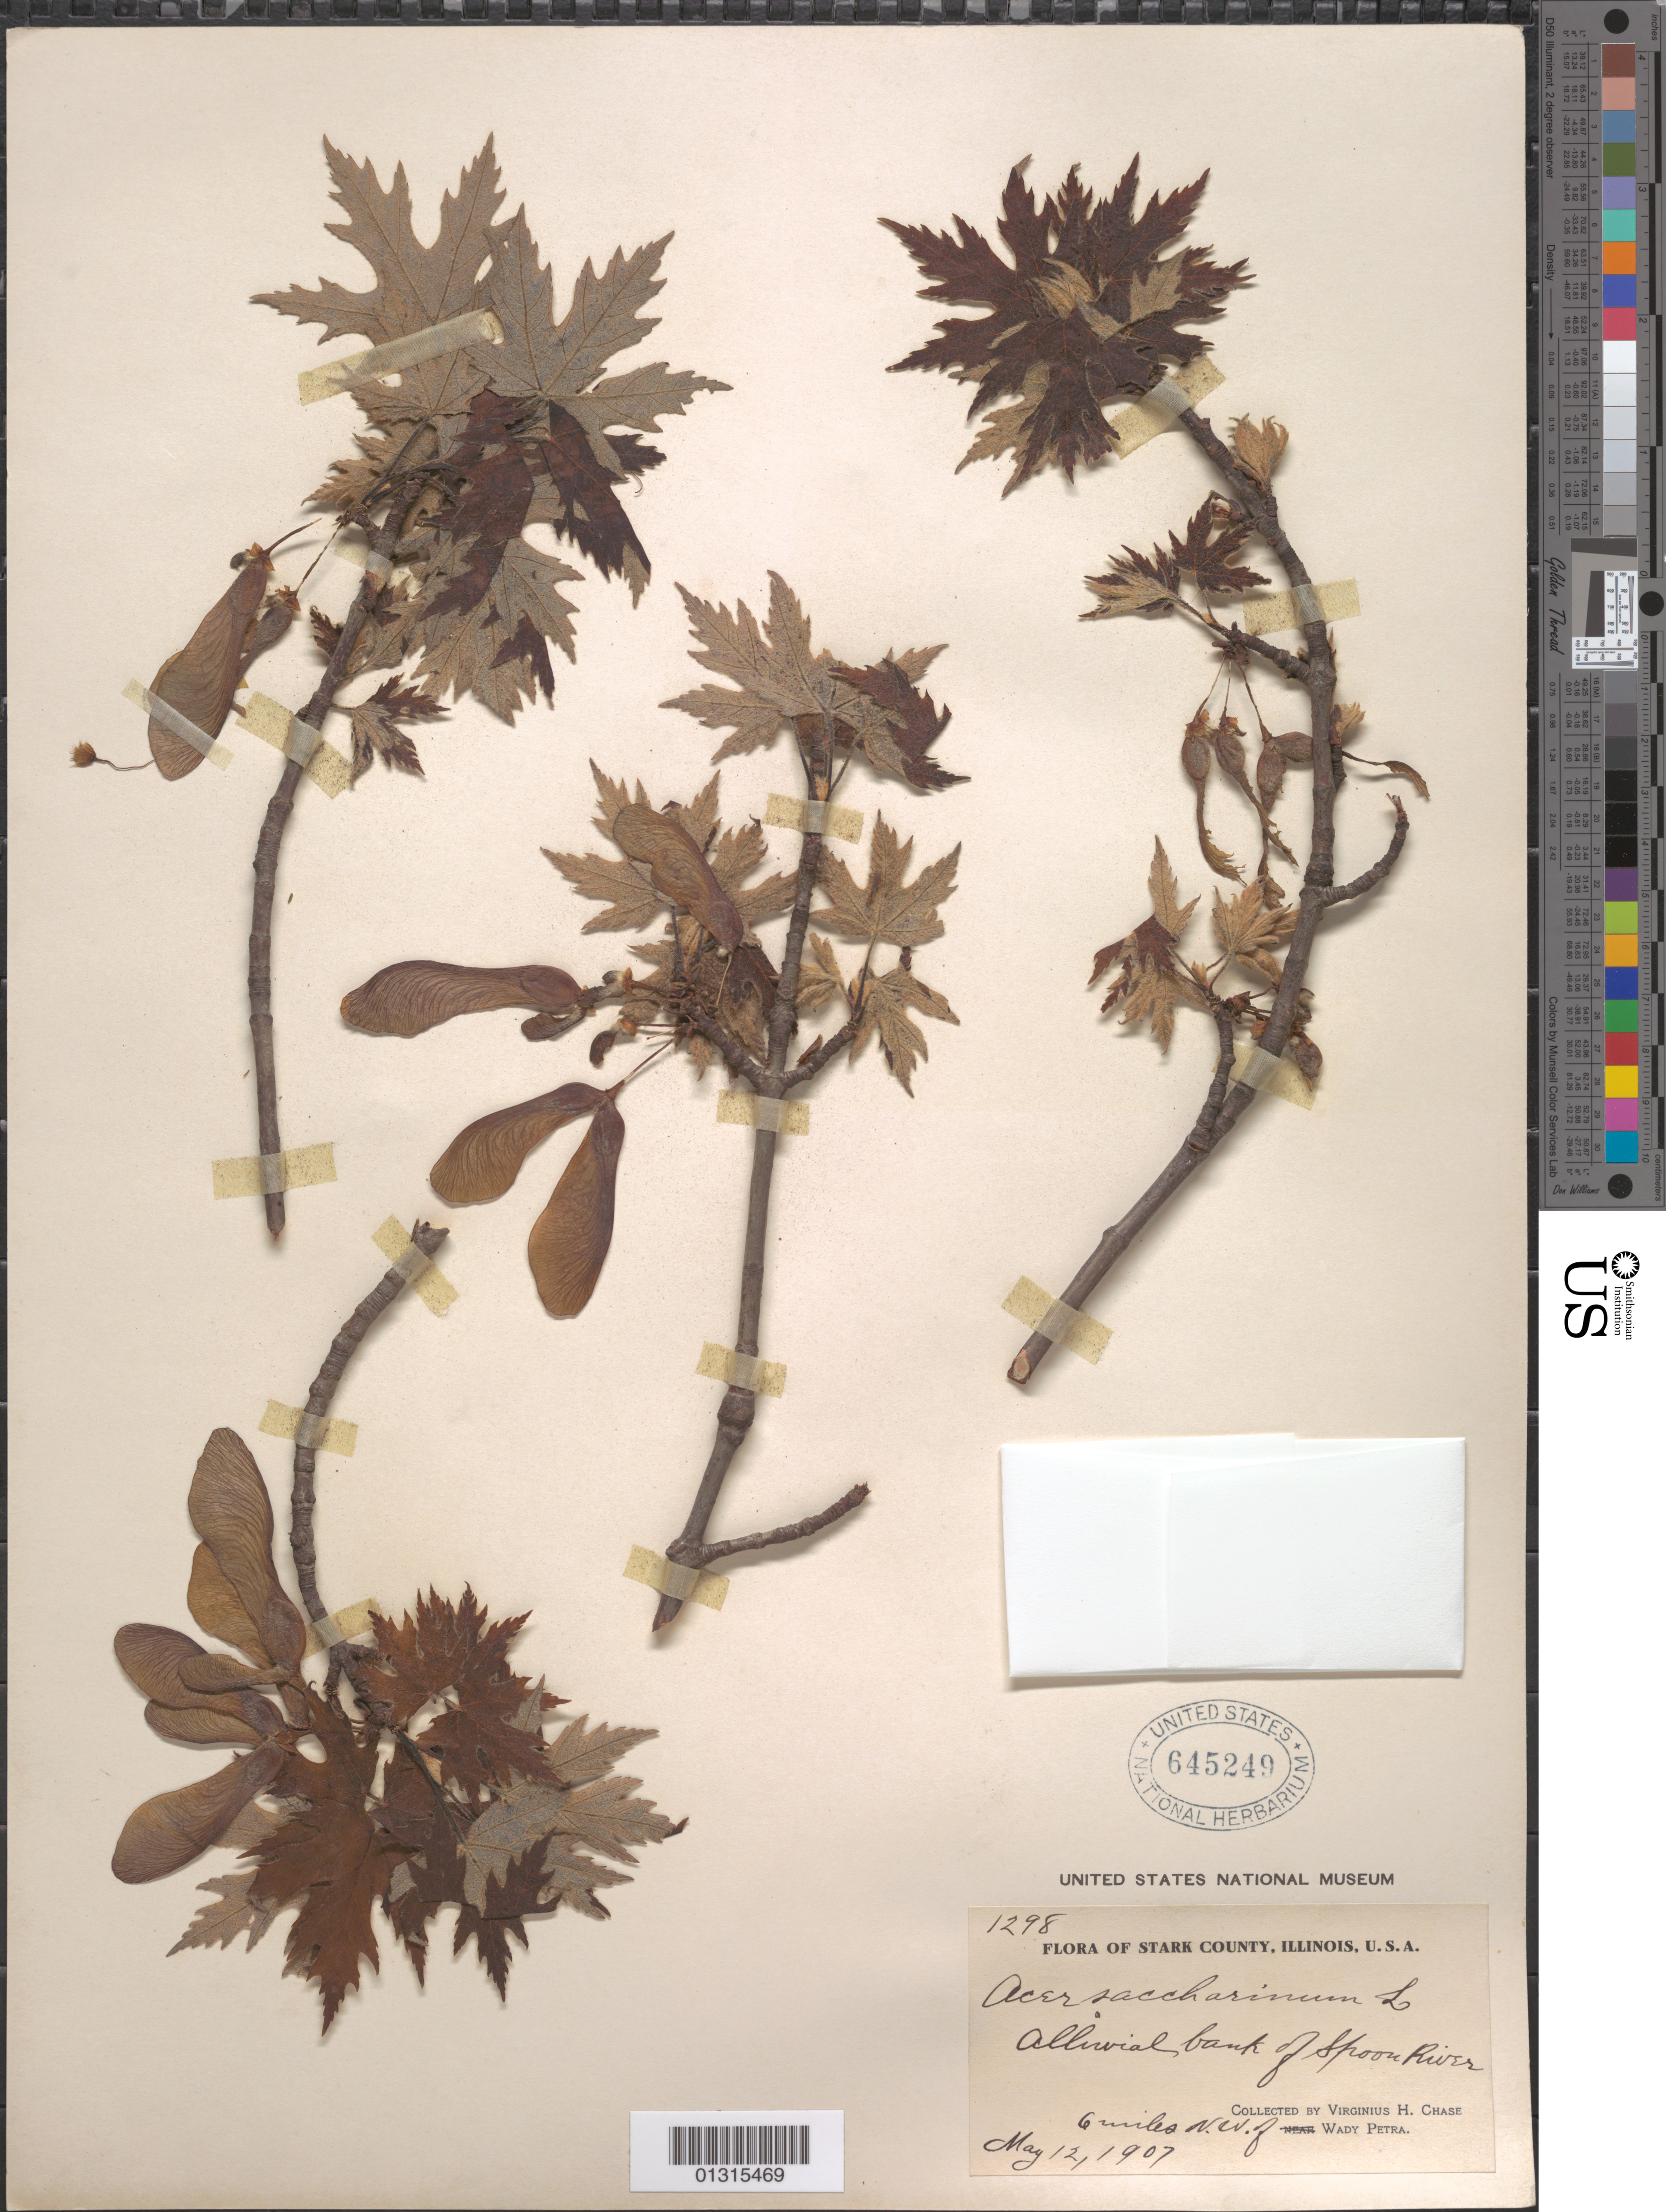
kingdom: Plantae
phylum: Tracheophyta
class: Magnoliopsida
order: Sapindales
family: Sapindaceae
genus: Acer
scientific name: Acer saccharinum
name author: L.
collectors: V. H. Chase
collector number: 1298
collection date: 1907-05-12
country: United States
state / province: Illinois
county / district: Stark County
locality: Stark County, 6 miles NW of Wady Petra, bank of Spoon River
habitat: Alluvial bank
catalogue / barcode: US 645249